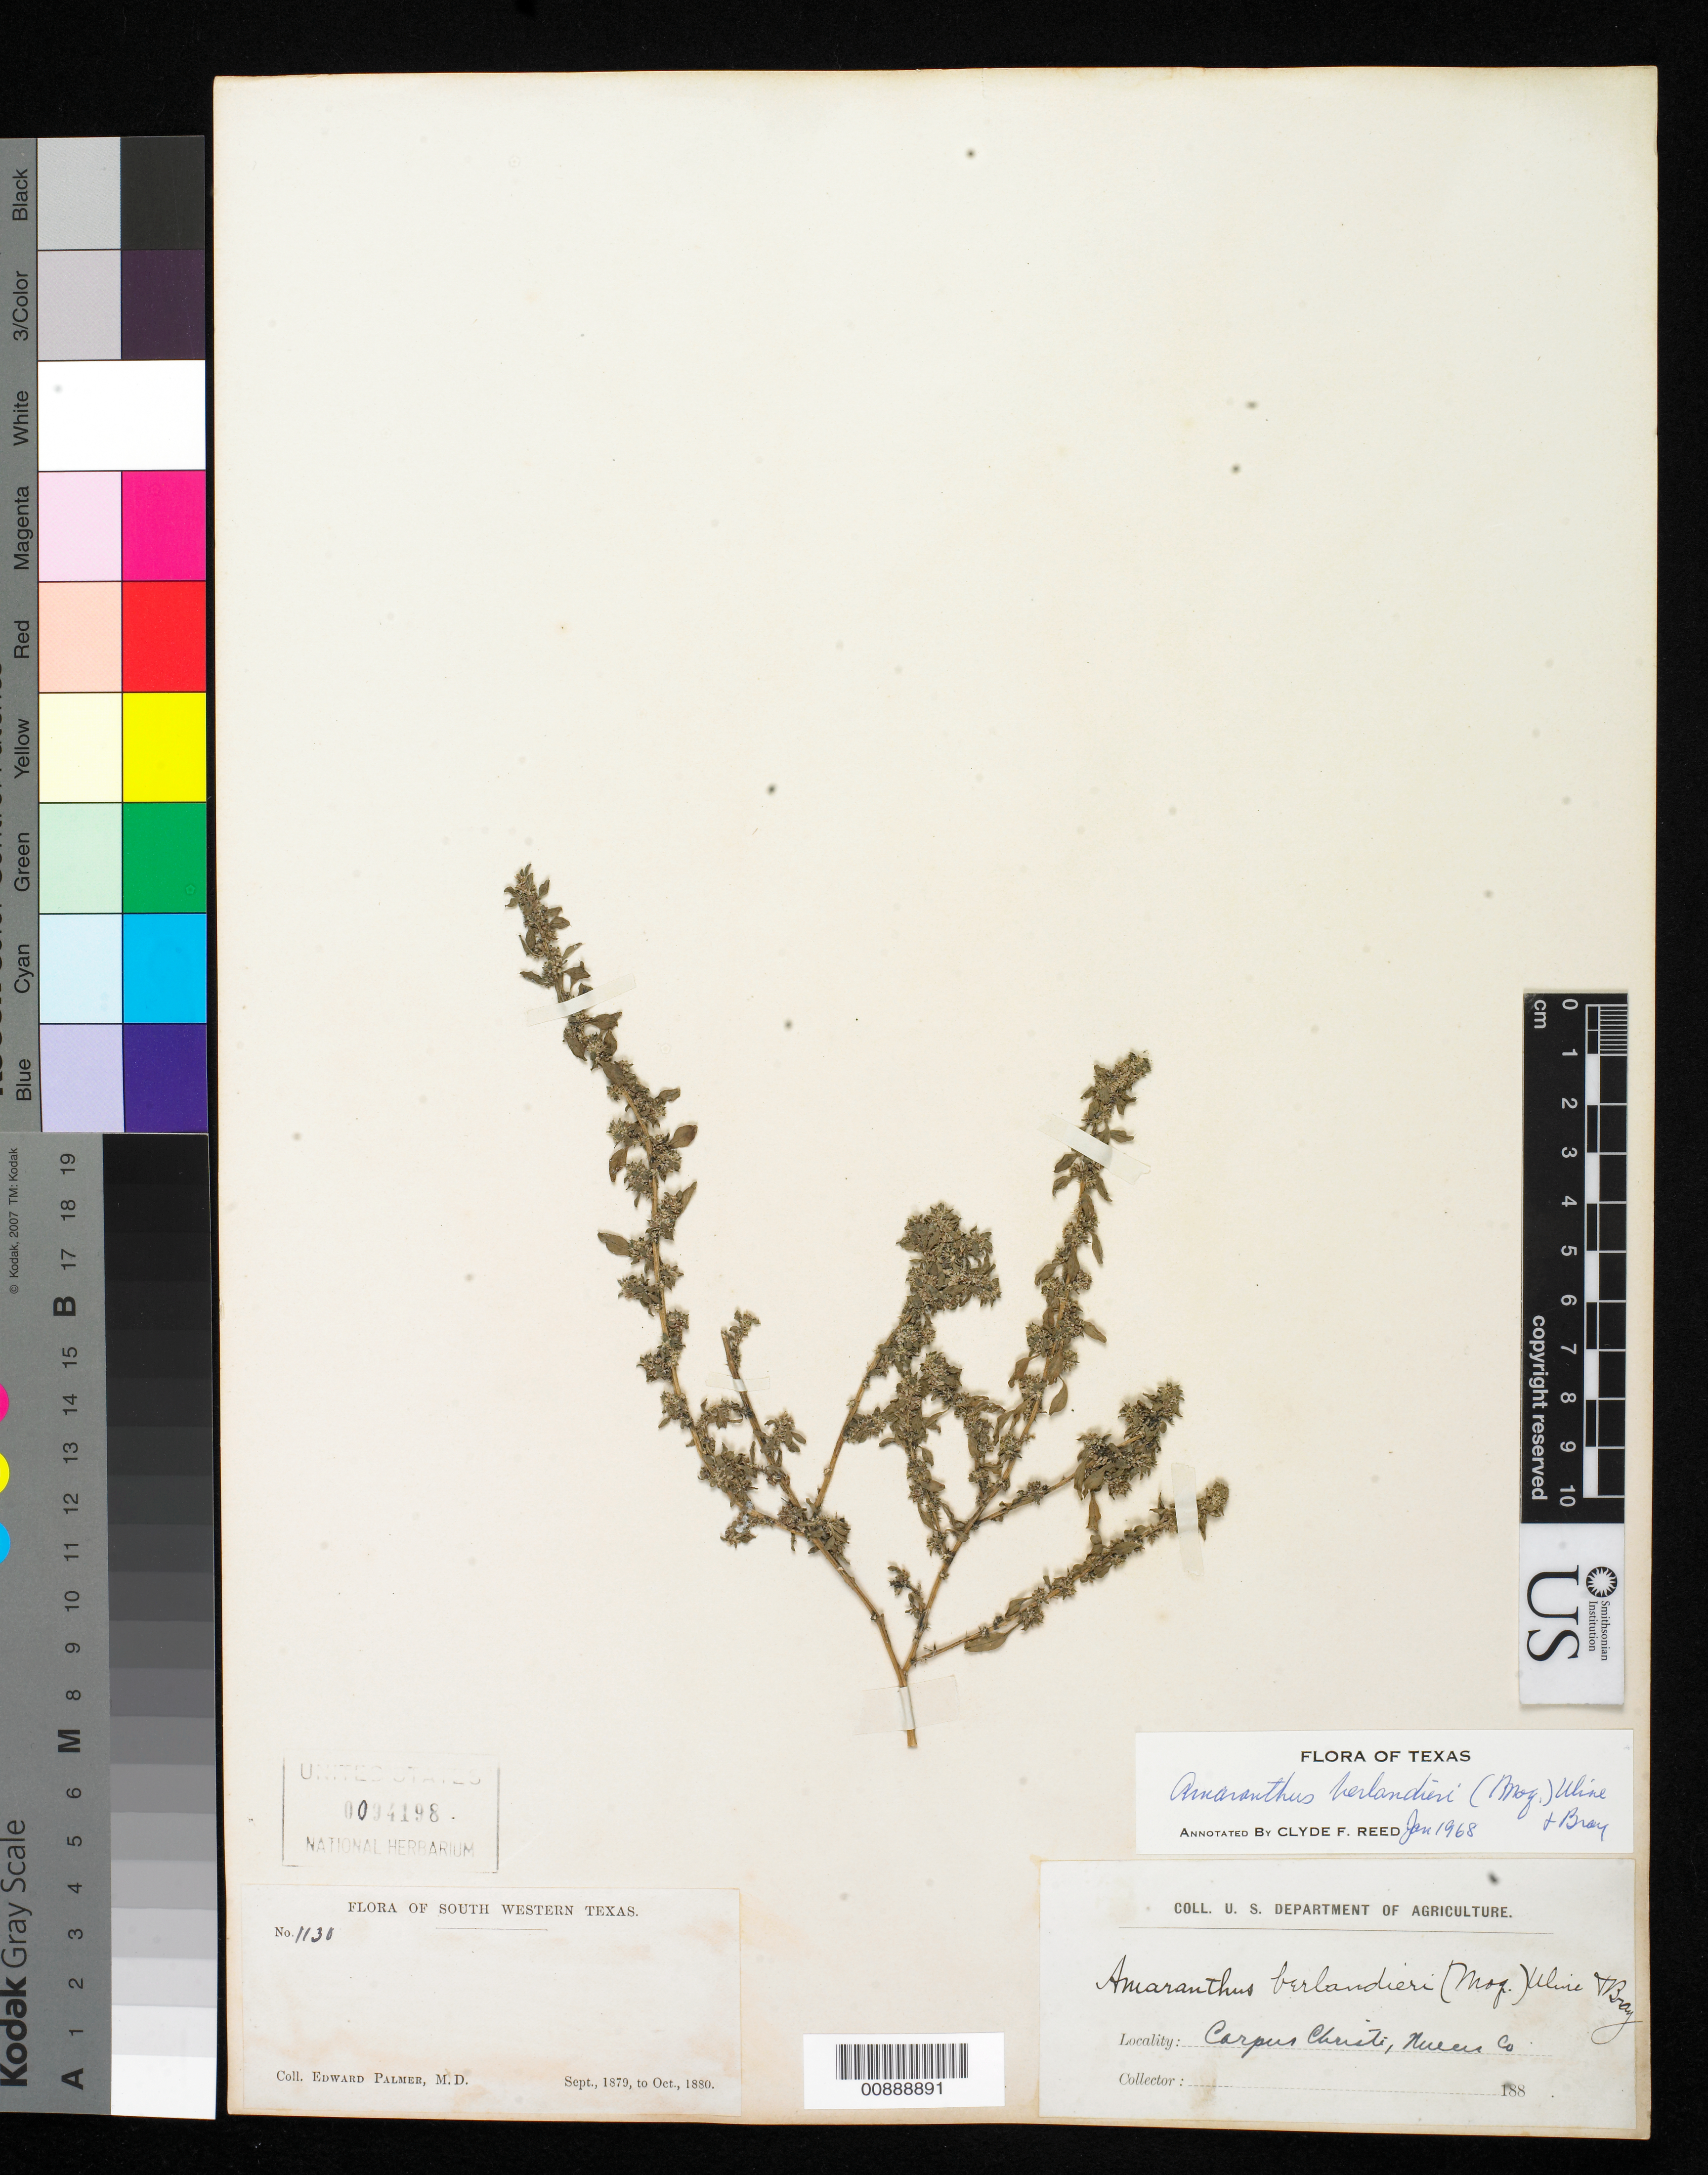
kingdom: Plantae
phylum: Tracheophyta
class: Magnoliopsida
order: Caryophyllales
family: Amaranthaceae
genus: Amaranthus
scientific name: Amaranthus berlandieri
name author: (Moq.) Uline & W.L. Bray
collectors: E. Palmer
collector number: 1130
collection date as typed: Sep 1879 to -- Oct 1880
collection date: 1879-09/1880-10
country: United States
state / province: Texas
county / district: Nueces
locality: Corpus Christi, Nueces County, Texas.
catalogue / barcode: US 94198